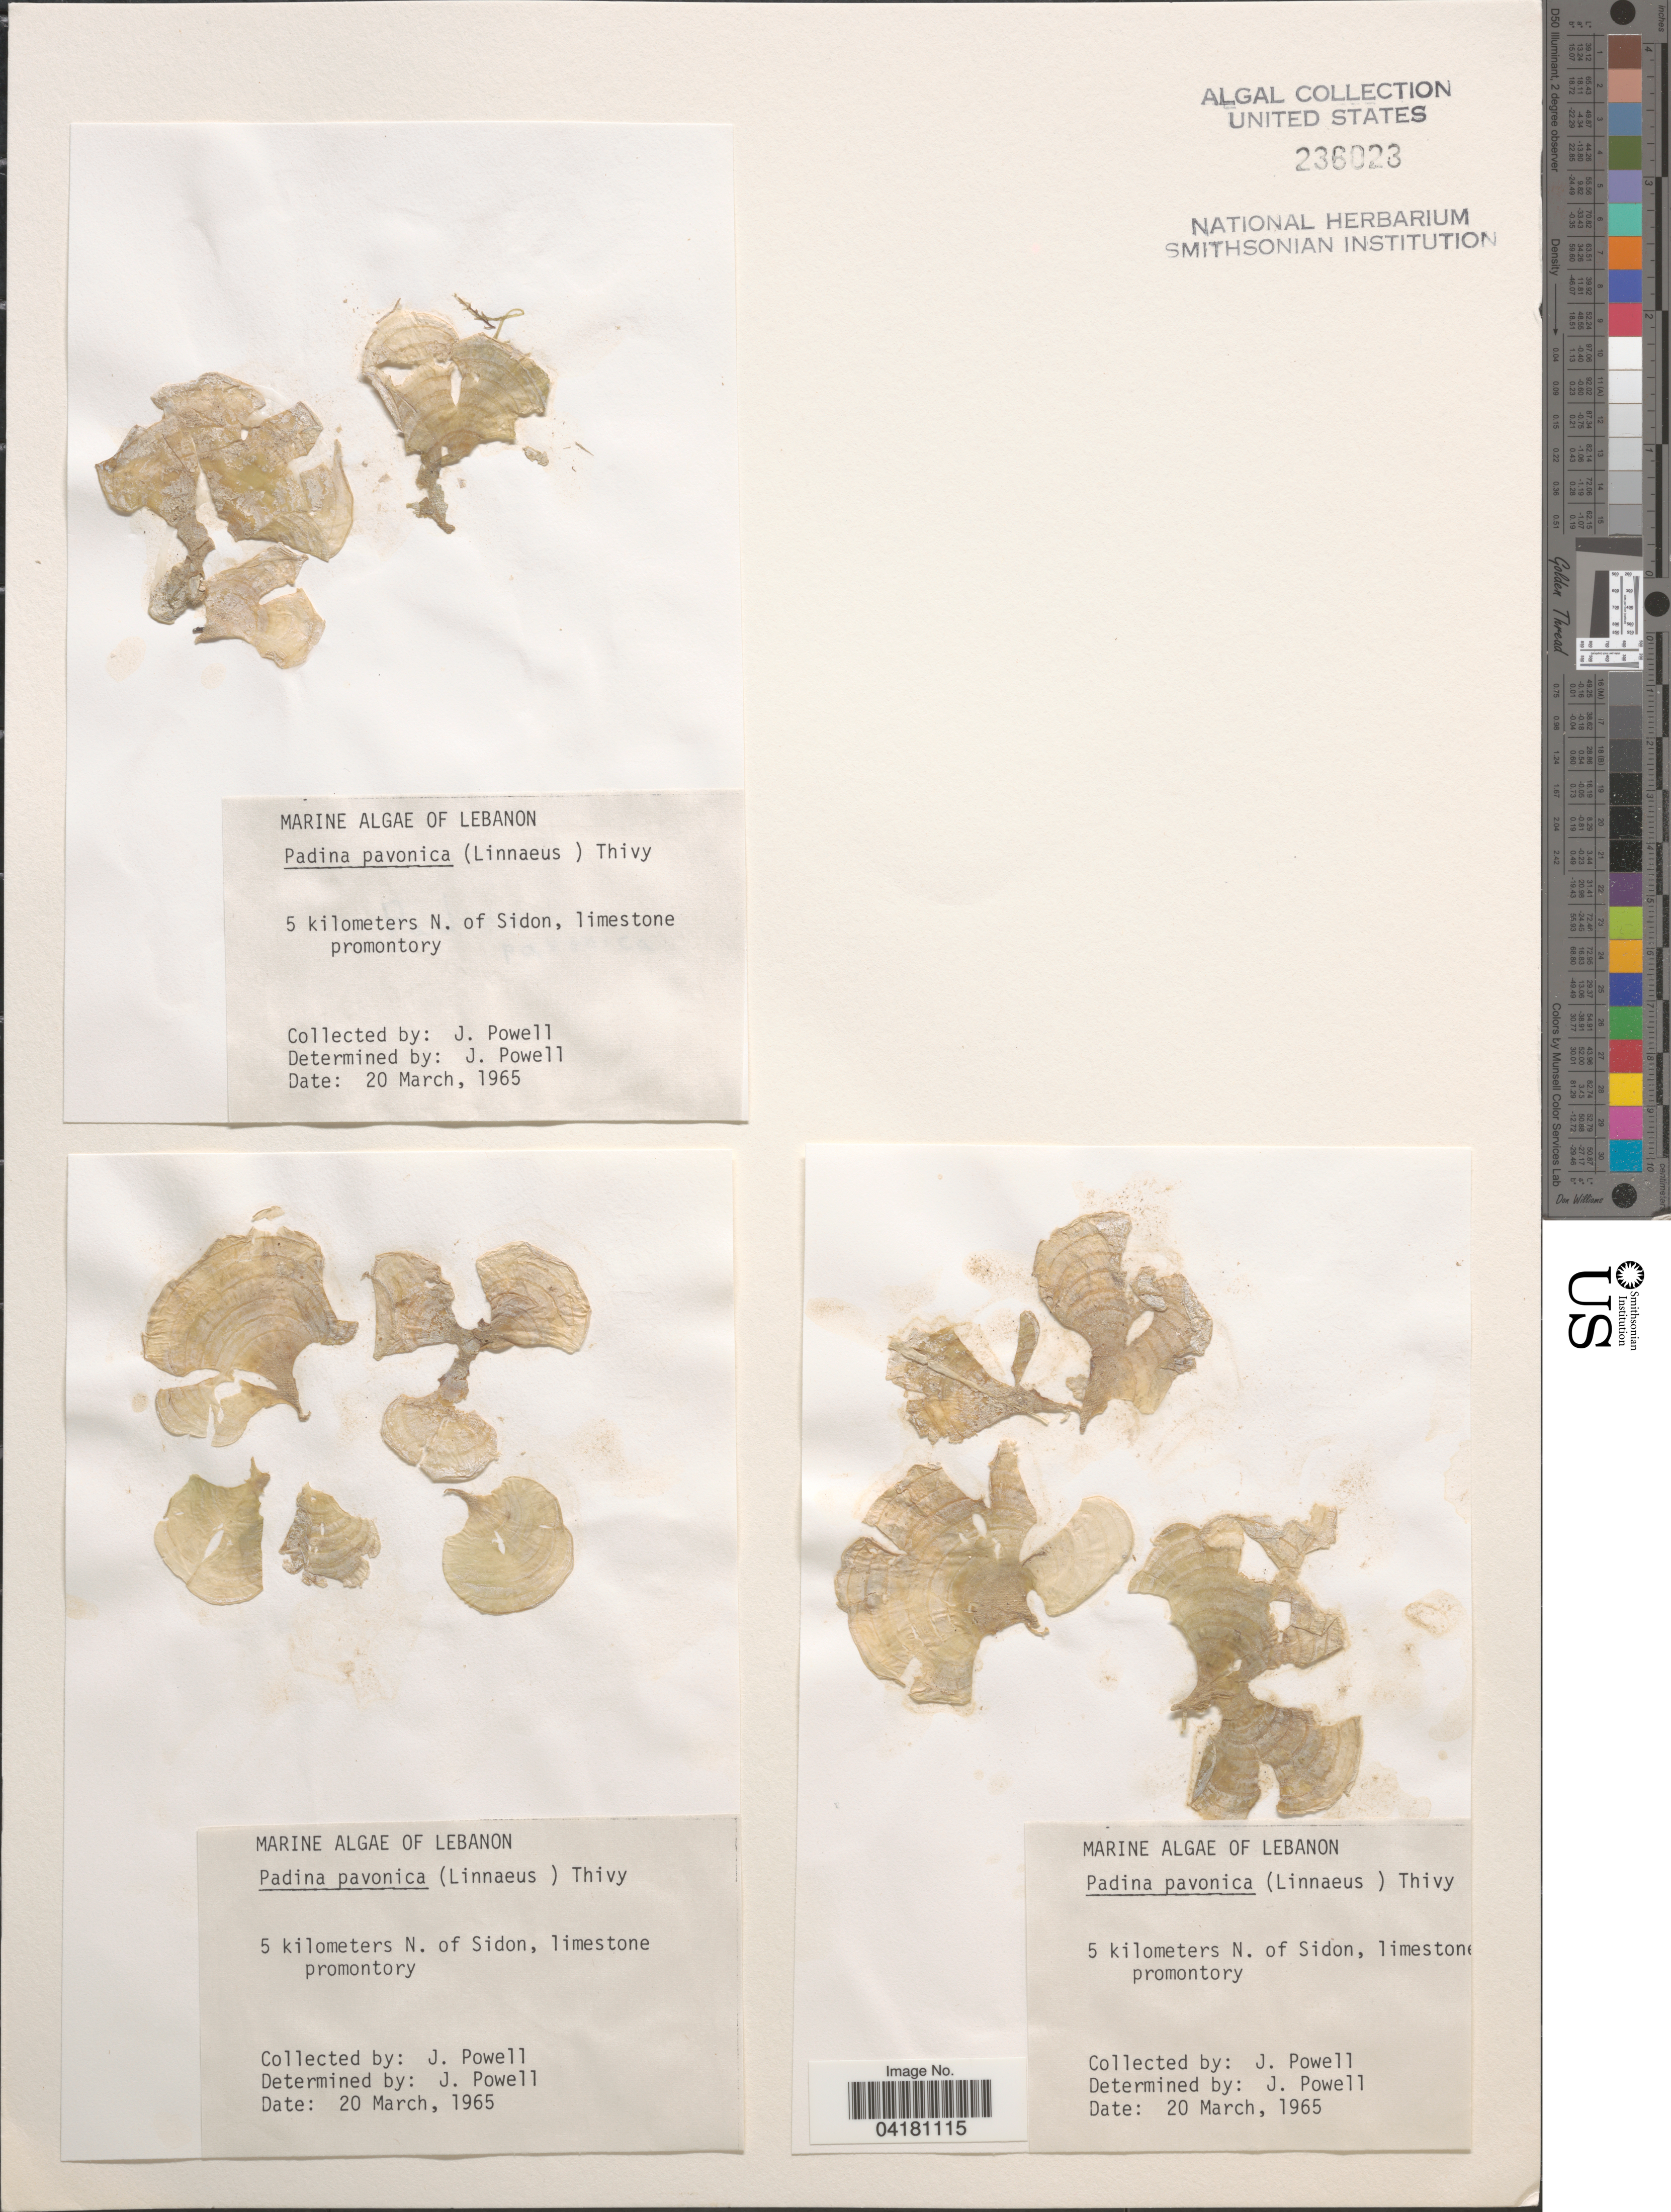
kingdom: Chromista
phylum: Ochrophyta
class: Phaeophyceae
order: Dictyotales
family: Dictyotaceae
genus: Padina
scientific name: Padina pavonica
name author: (L.) Thivy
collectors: J. Powell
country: Lebanon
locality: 5 kilometers N. of Sidon, limestone promontory.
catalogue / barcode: US 236023